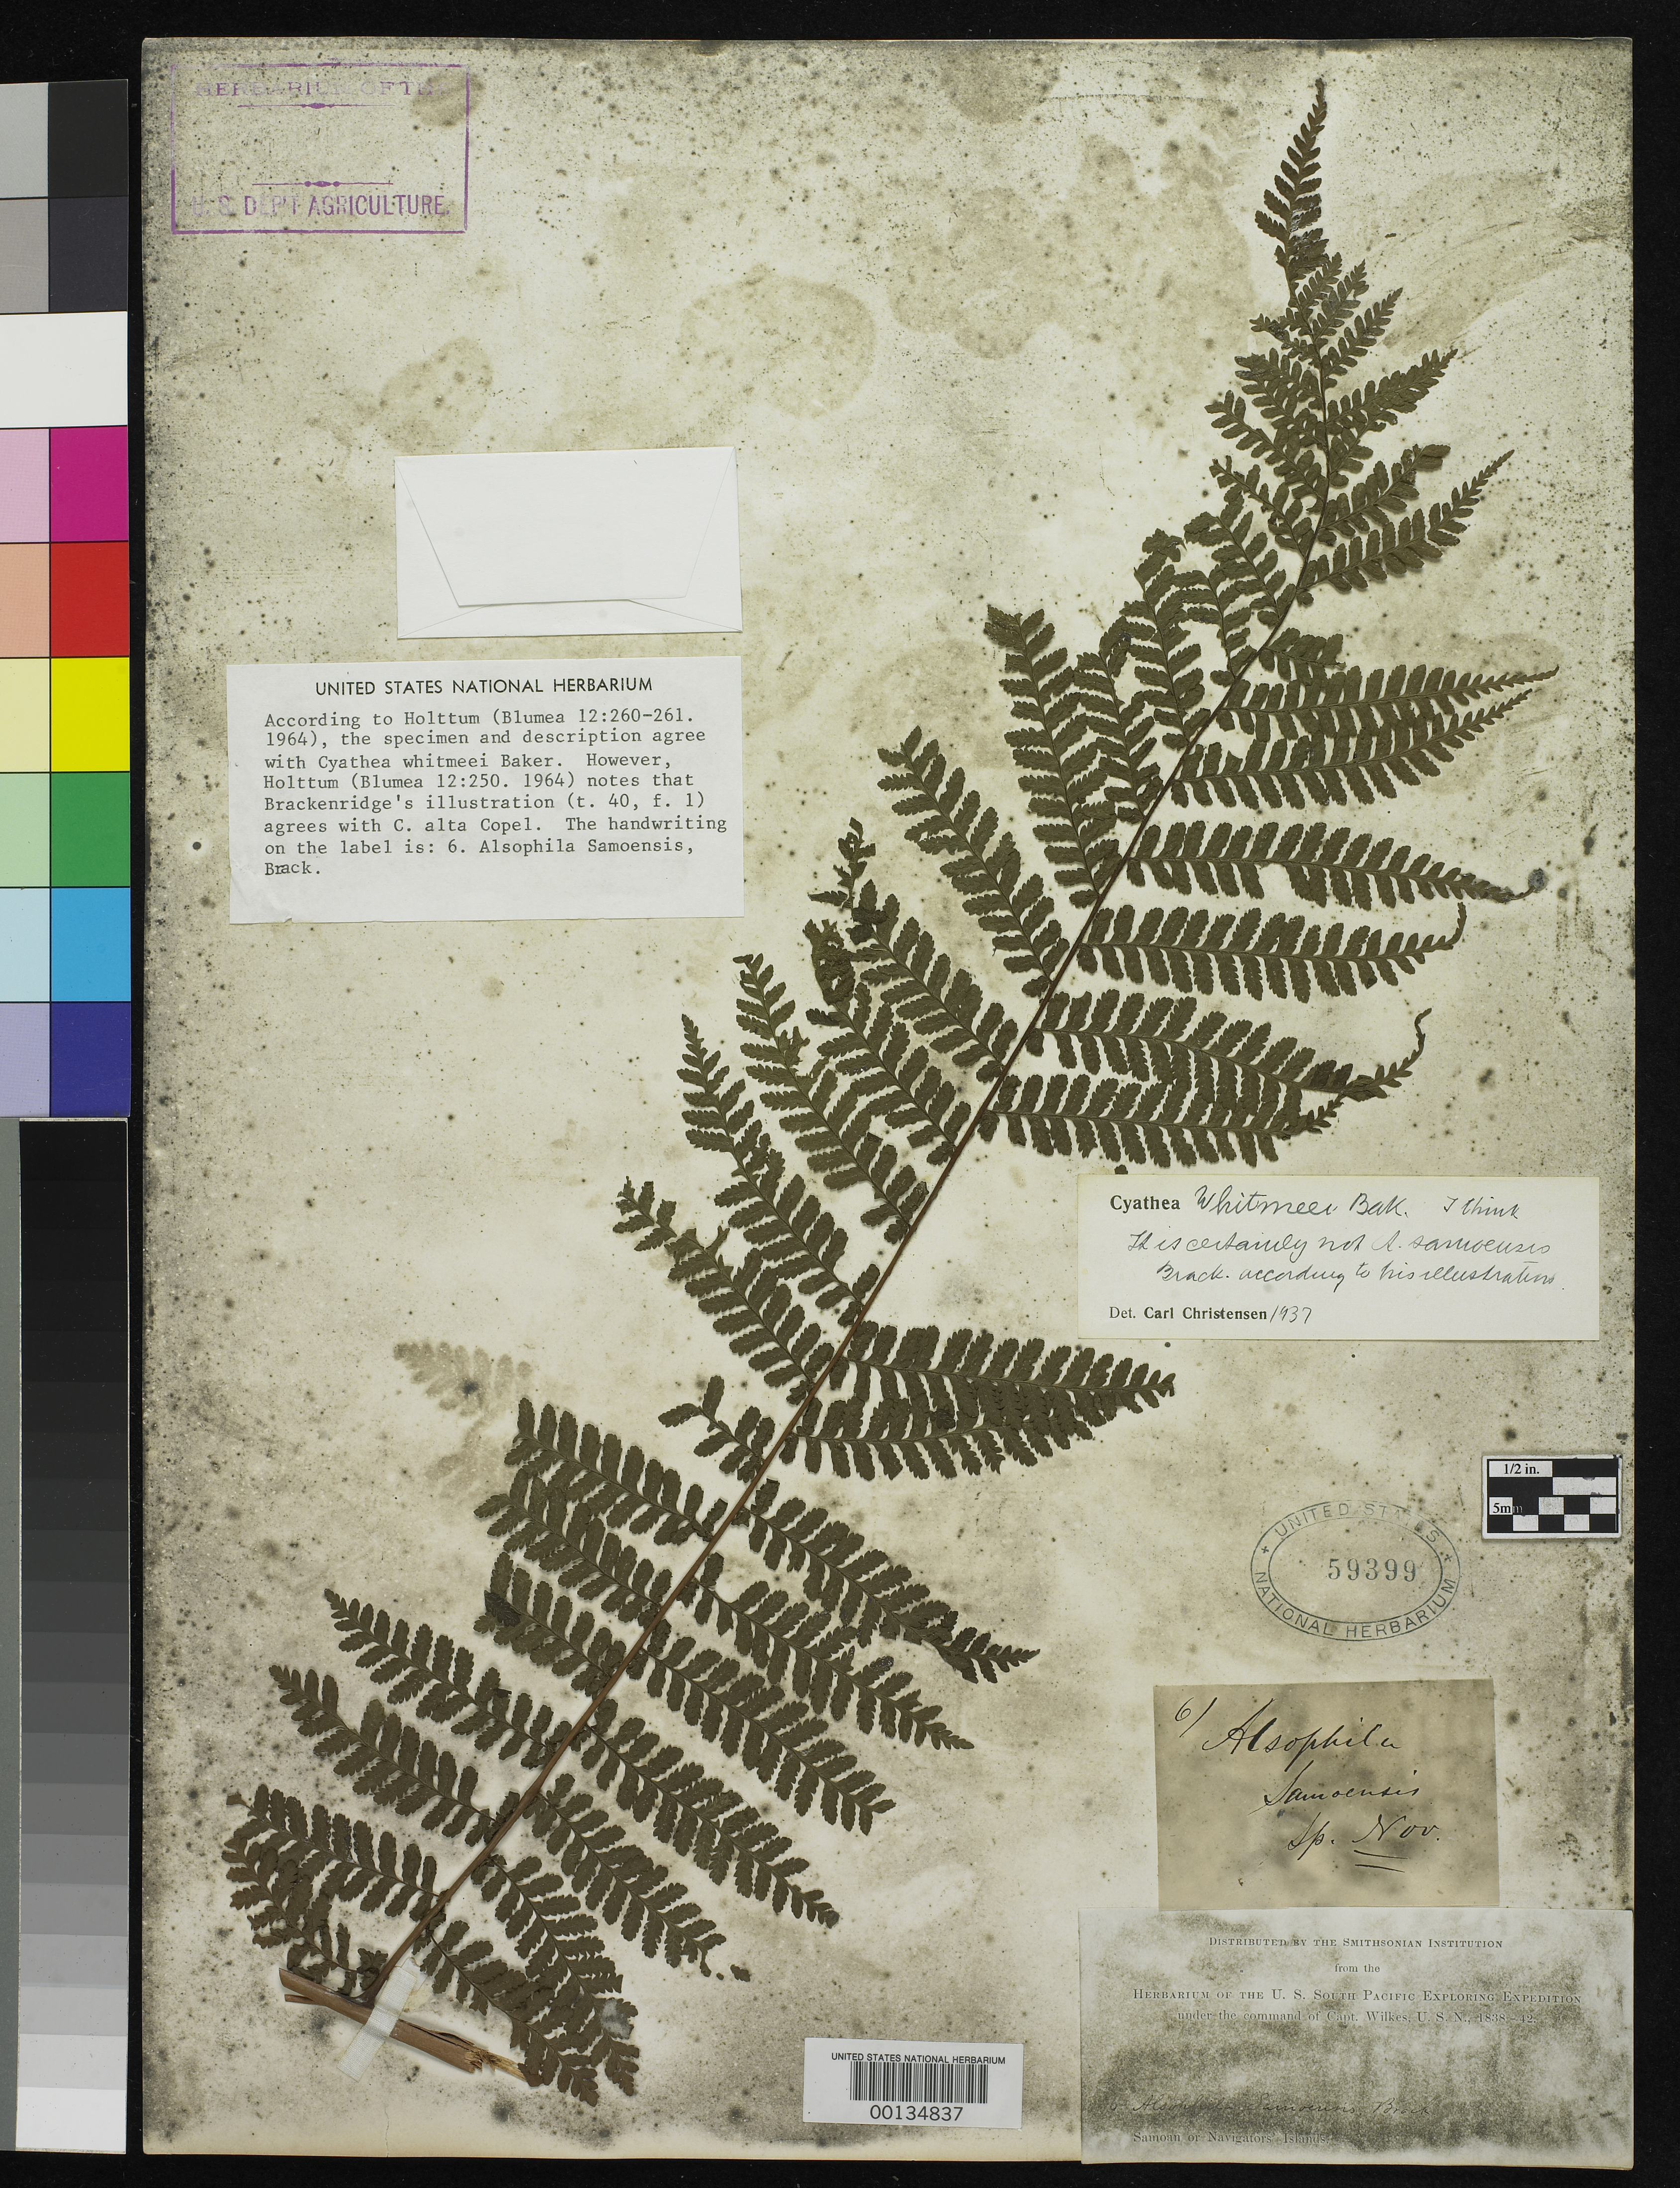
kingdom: Plantae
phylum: Tracheophyta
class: Polypodiopsida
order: Cyatheales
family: Cyatheaceae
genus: Alsophila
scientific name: Alsophila samoensis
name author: Brack. in Wilkes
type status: Type Collection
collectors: Wilkes Explor. Exped.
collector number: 6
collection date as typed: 1838 to -- --- 1842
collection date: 1838/1842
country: American Samoa / Samoa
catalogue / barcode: US 59399